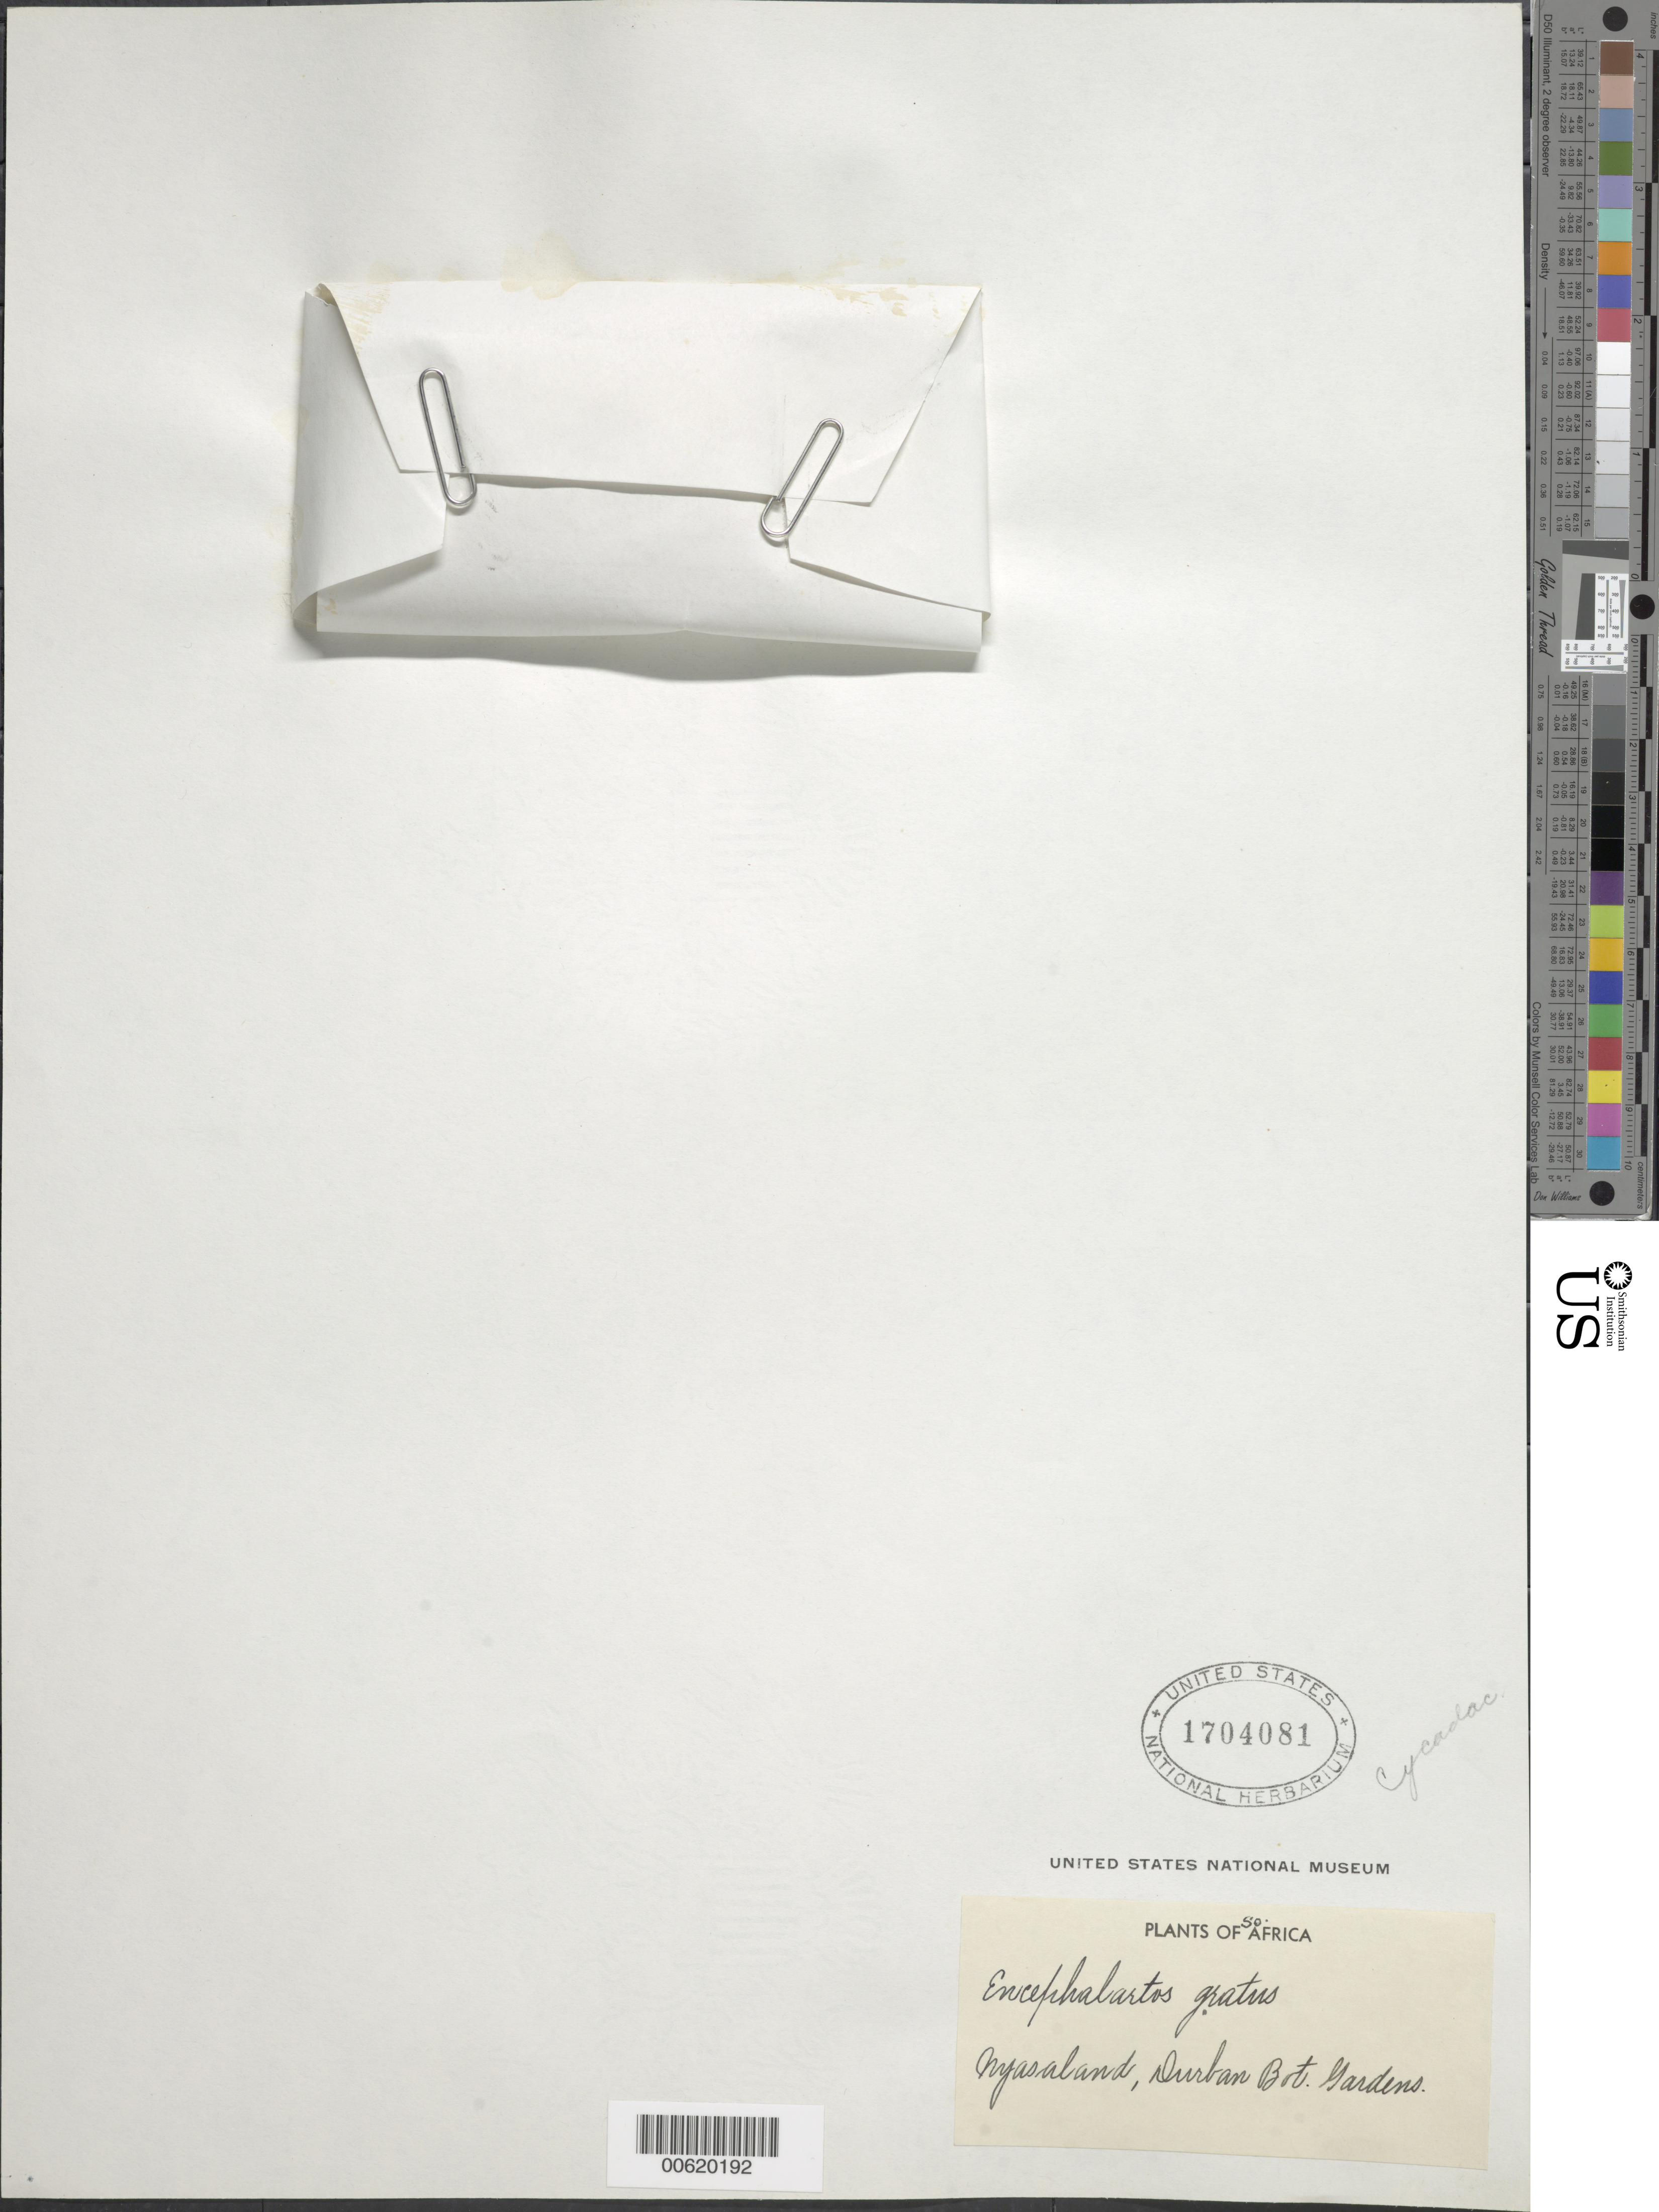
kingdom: Plantae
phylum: Tracheophyta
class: Cycadopsida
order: Cycadales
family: Zamiaceae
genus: Encephalartos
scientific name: Encephalartos gratus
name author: Prain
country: South Africa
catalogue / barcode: US 1704081